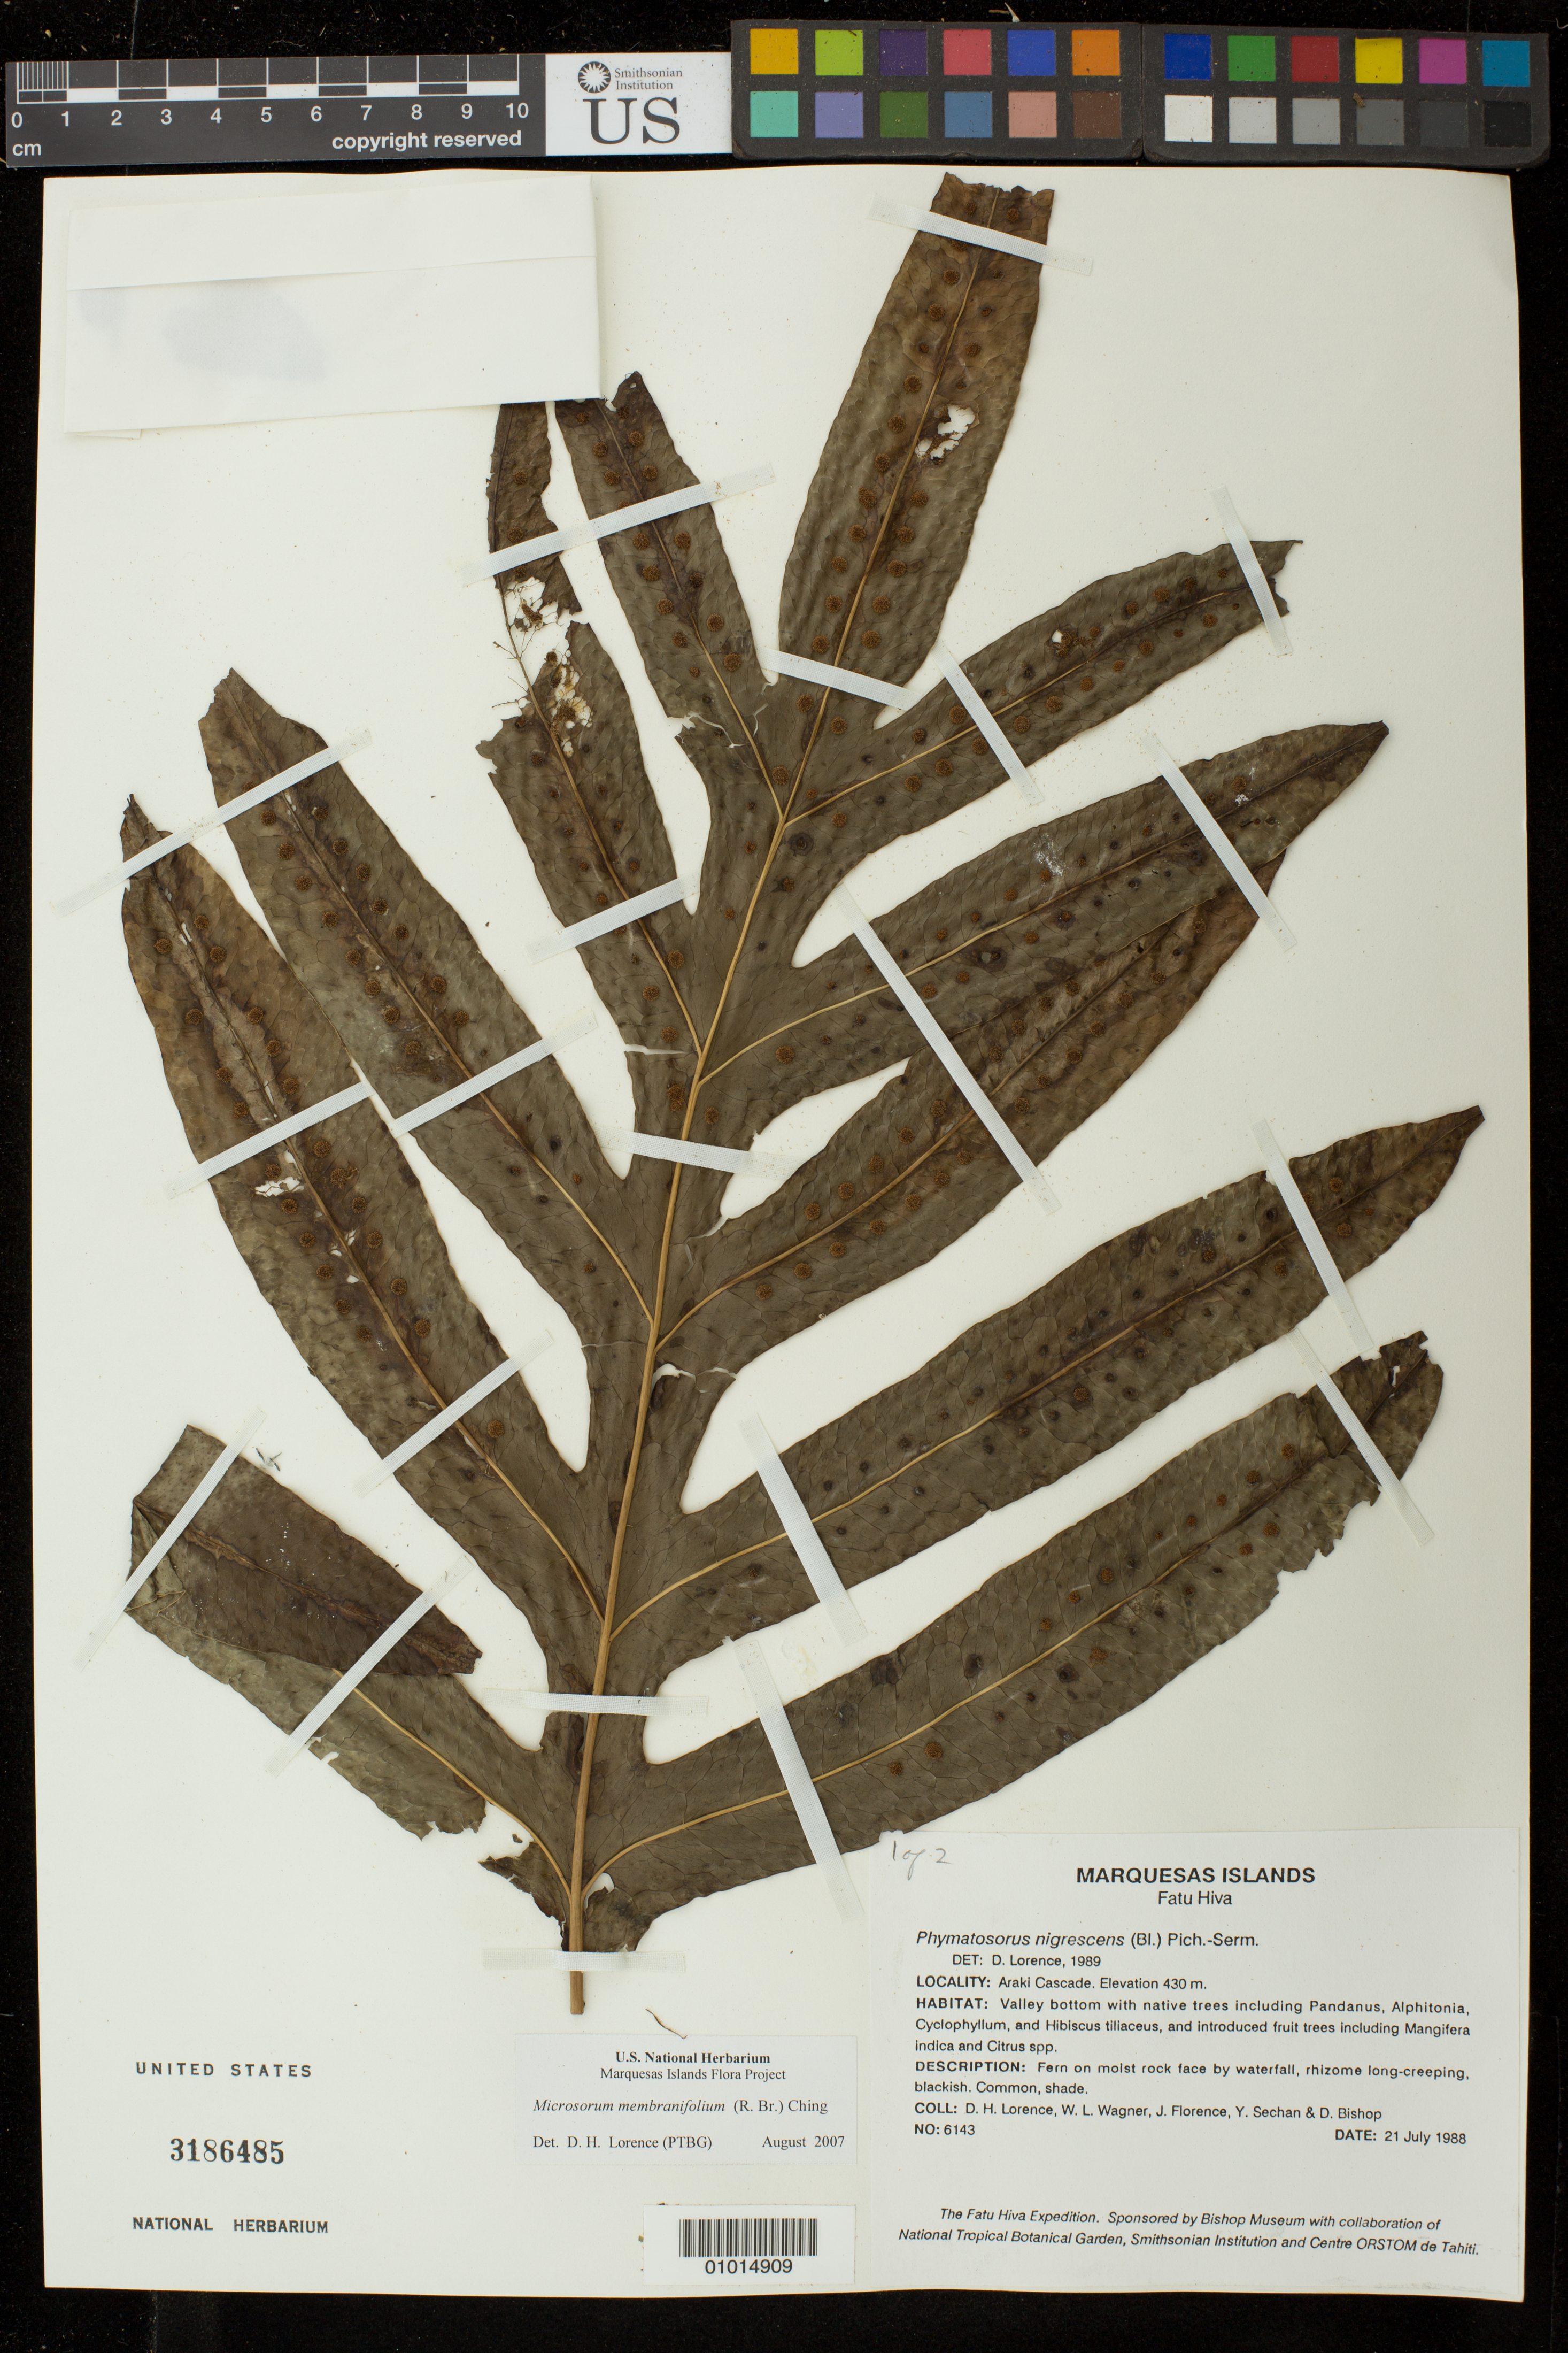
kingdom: Plantae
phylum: Tracheophyta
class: Polypodiopsida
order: Polypodiales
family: Polypodiaceae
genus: Microsorum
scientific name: Microsorum membranifolium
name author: (R. Br.) Ching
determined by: Lorence, David H., (PTBG), National Tropical Botanical Garden (UNITED STATES)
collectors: D. Lorence, W. L. Wagner, J. Florence, Y. Sechan & D. Bishop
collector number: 6143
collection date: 1988-07-21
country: French Polynesia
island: Fatu Hiva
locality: Araki Cascade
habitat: Valley bottom; common, shade. On moist rock face by waterfall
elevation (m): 430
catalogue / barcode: US 3186485